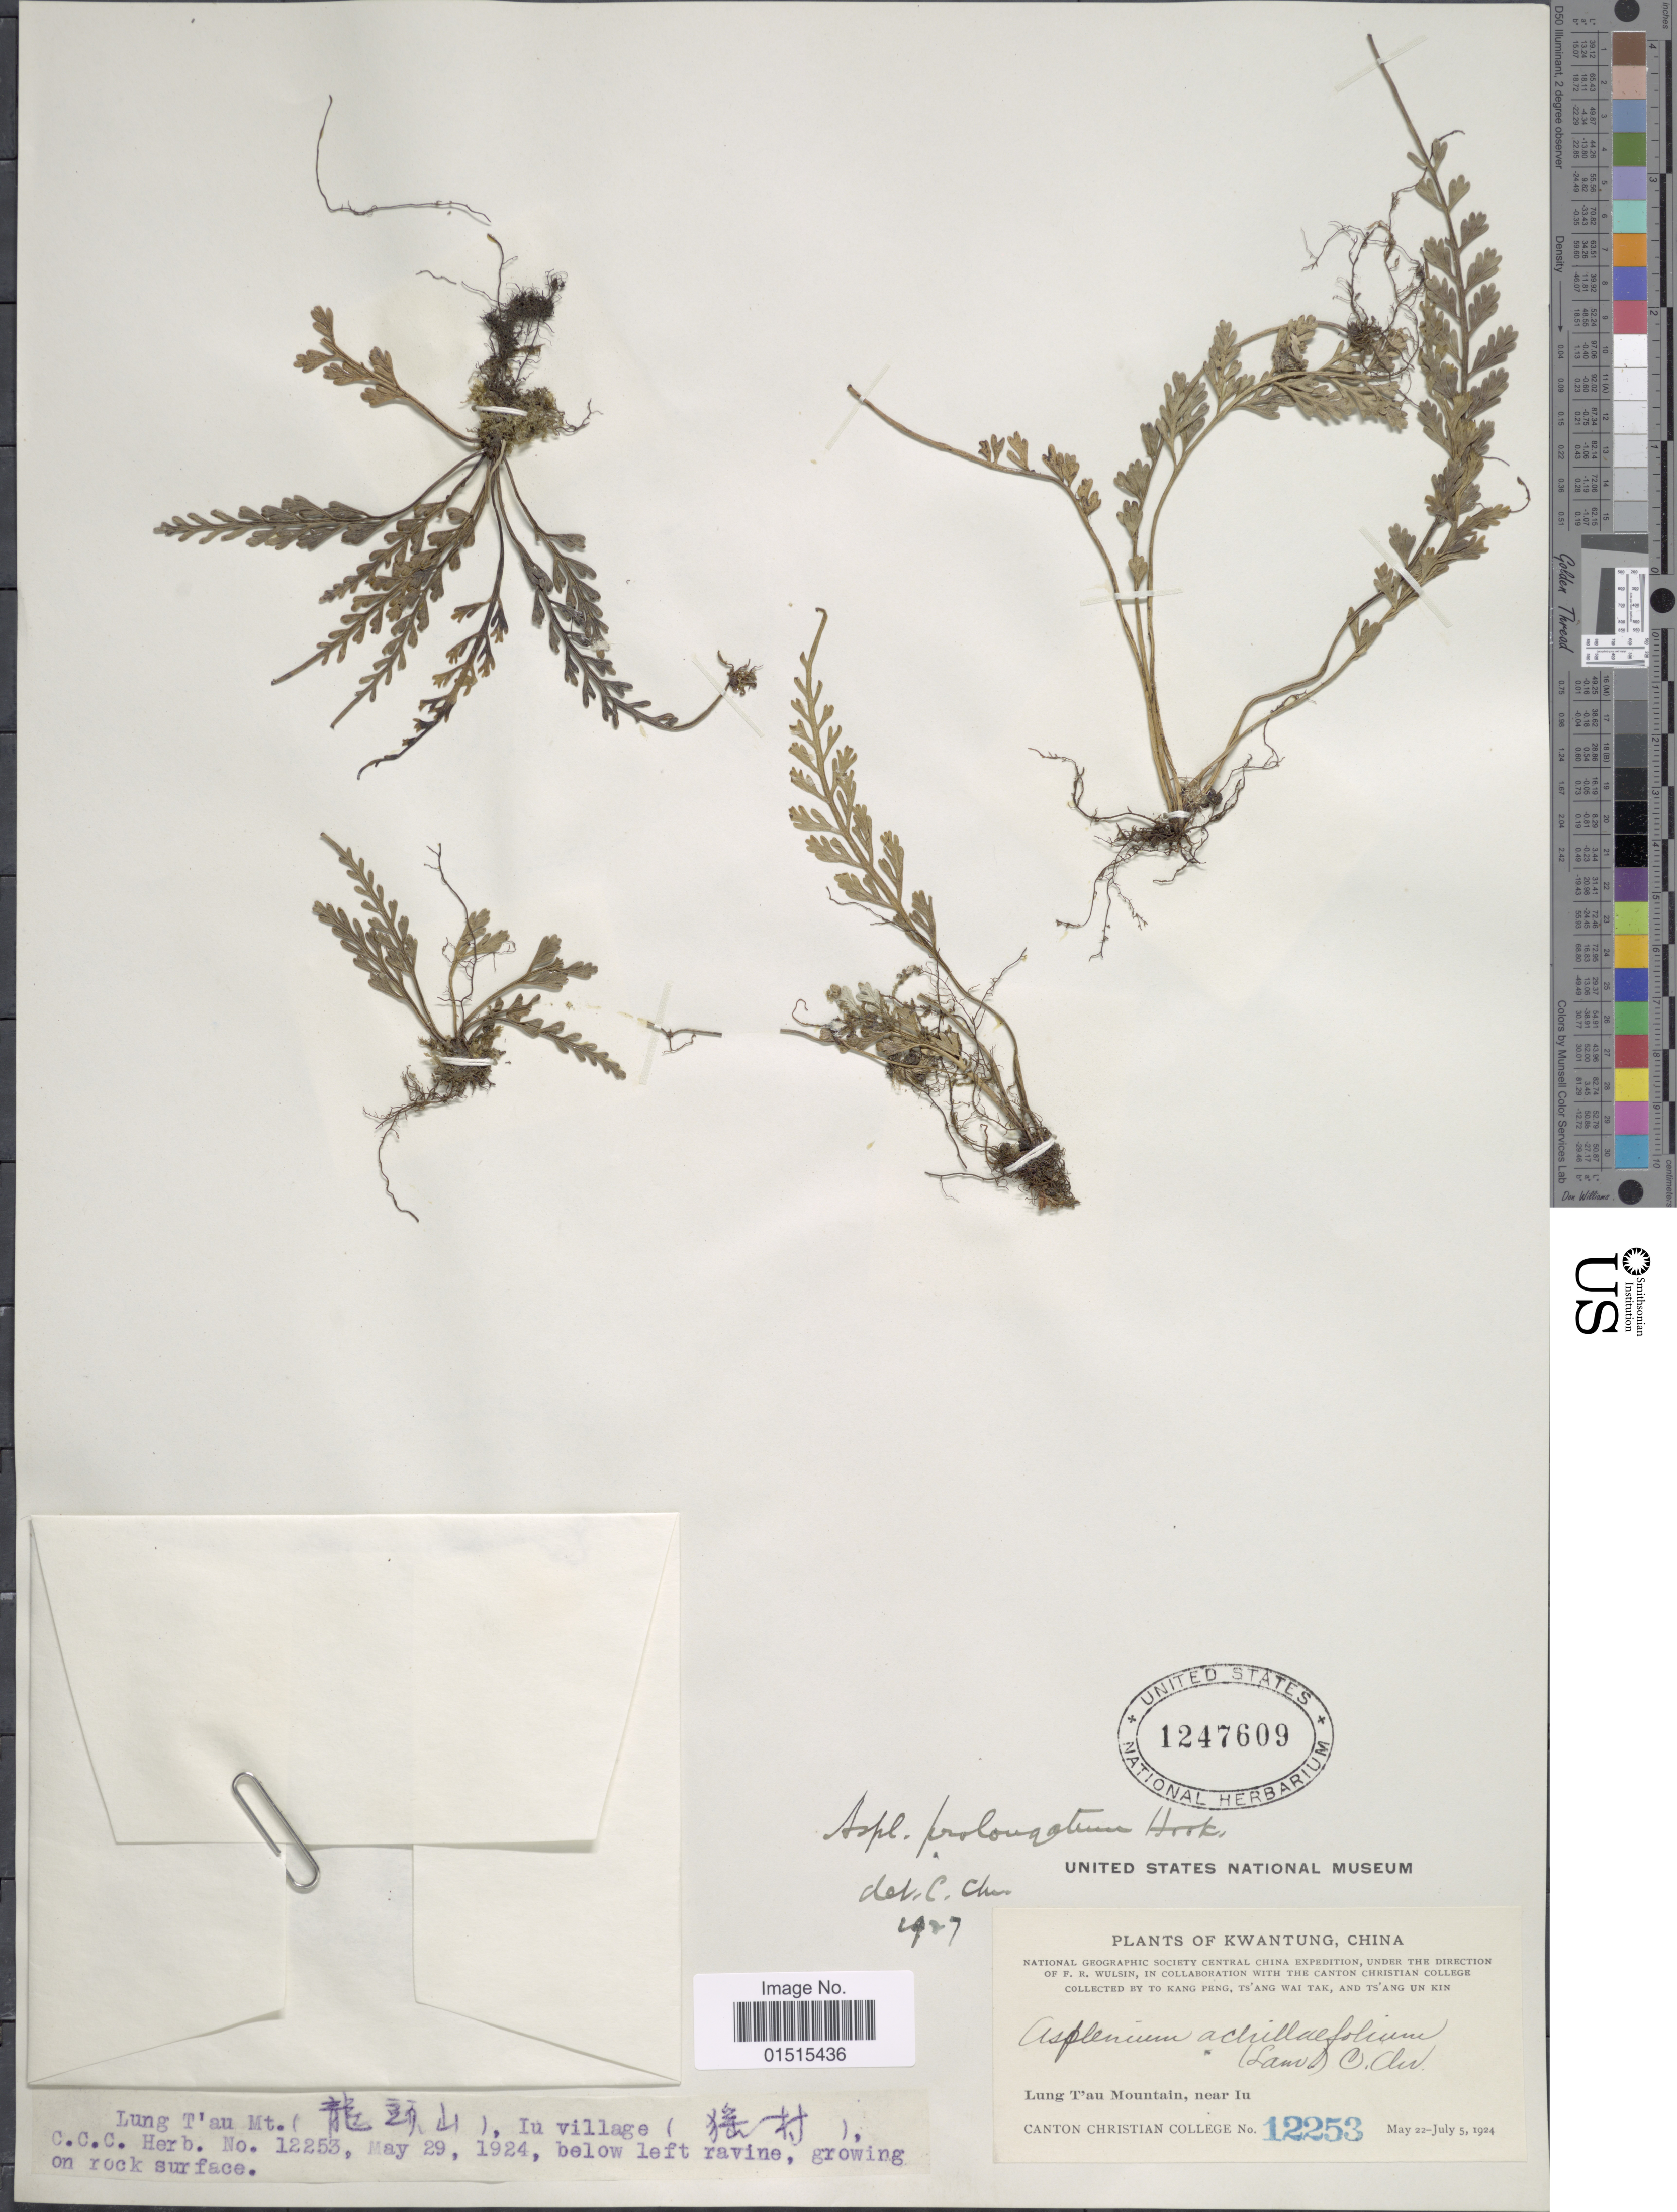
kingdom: Plantae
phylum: Tracheophyta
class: Polypodiopsida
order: Polypodiales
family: Aspleniaceae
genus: Asplenium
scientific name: Asplenium prolongatum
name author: Hook.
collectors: T. K. Peng, W. T. Tsang & U. K. Tsang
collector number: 12253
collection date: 1924-05-22/1924-07-05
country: China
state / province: Guangdong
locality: Kwangtung, Lung T'au Mountain, Near Iu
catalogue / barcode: US 1247609